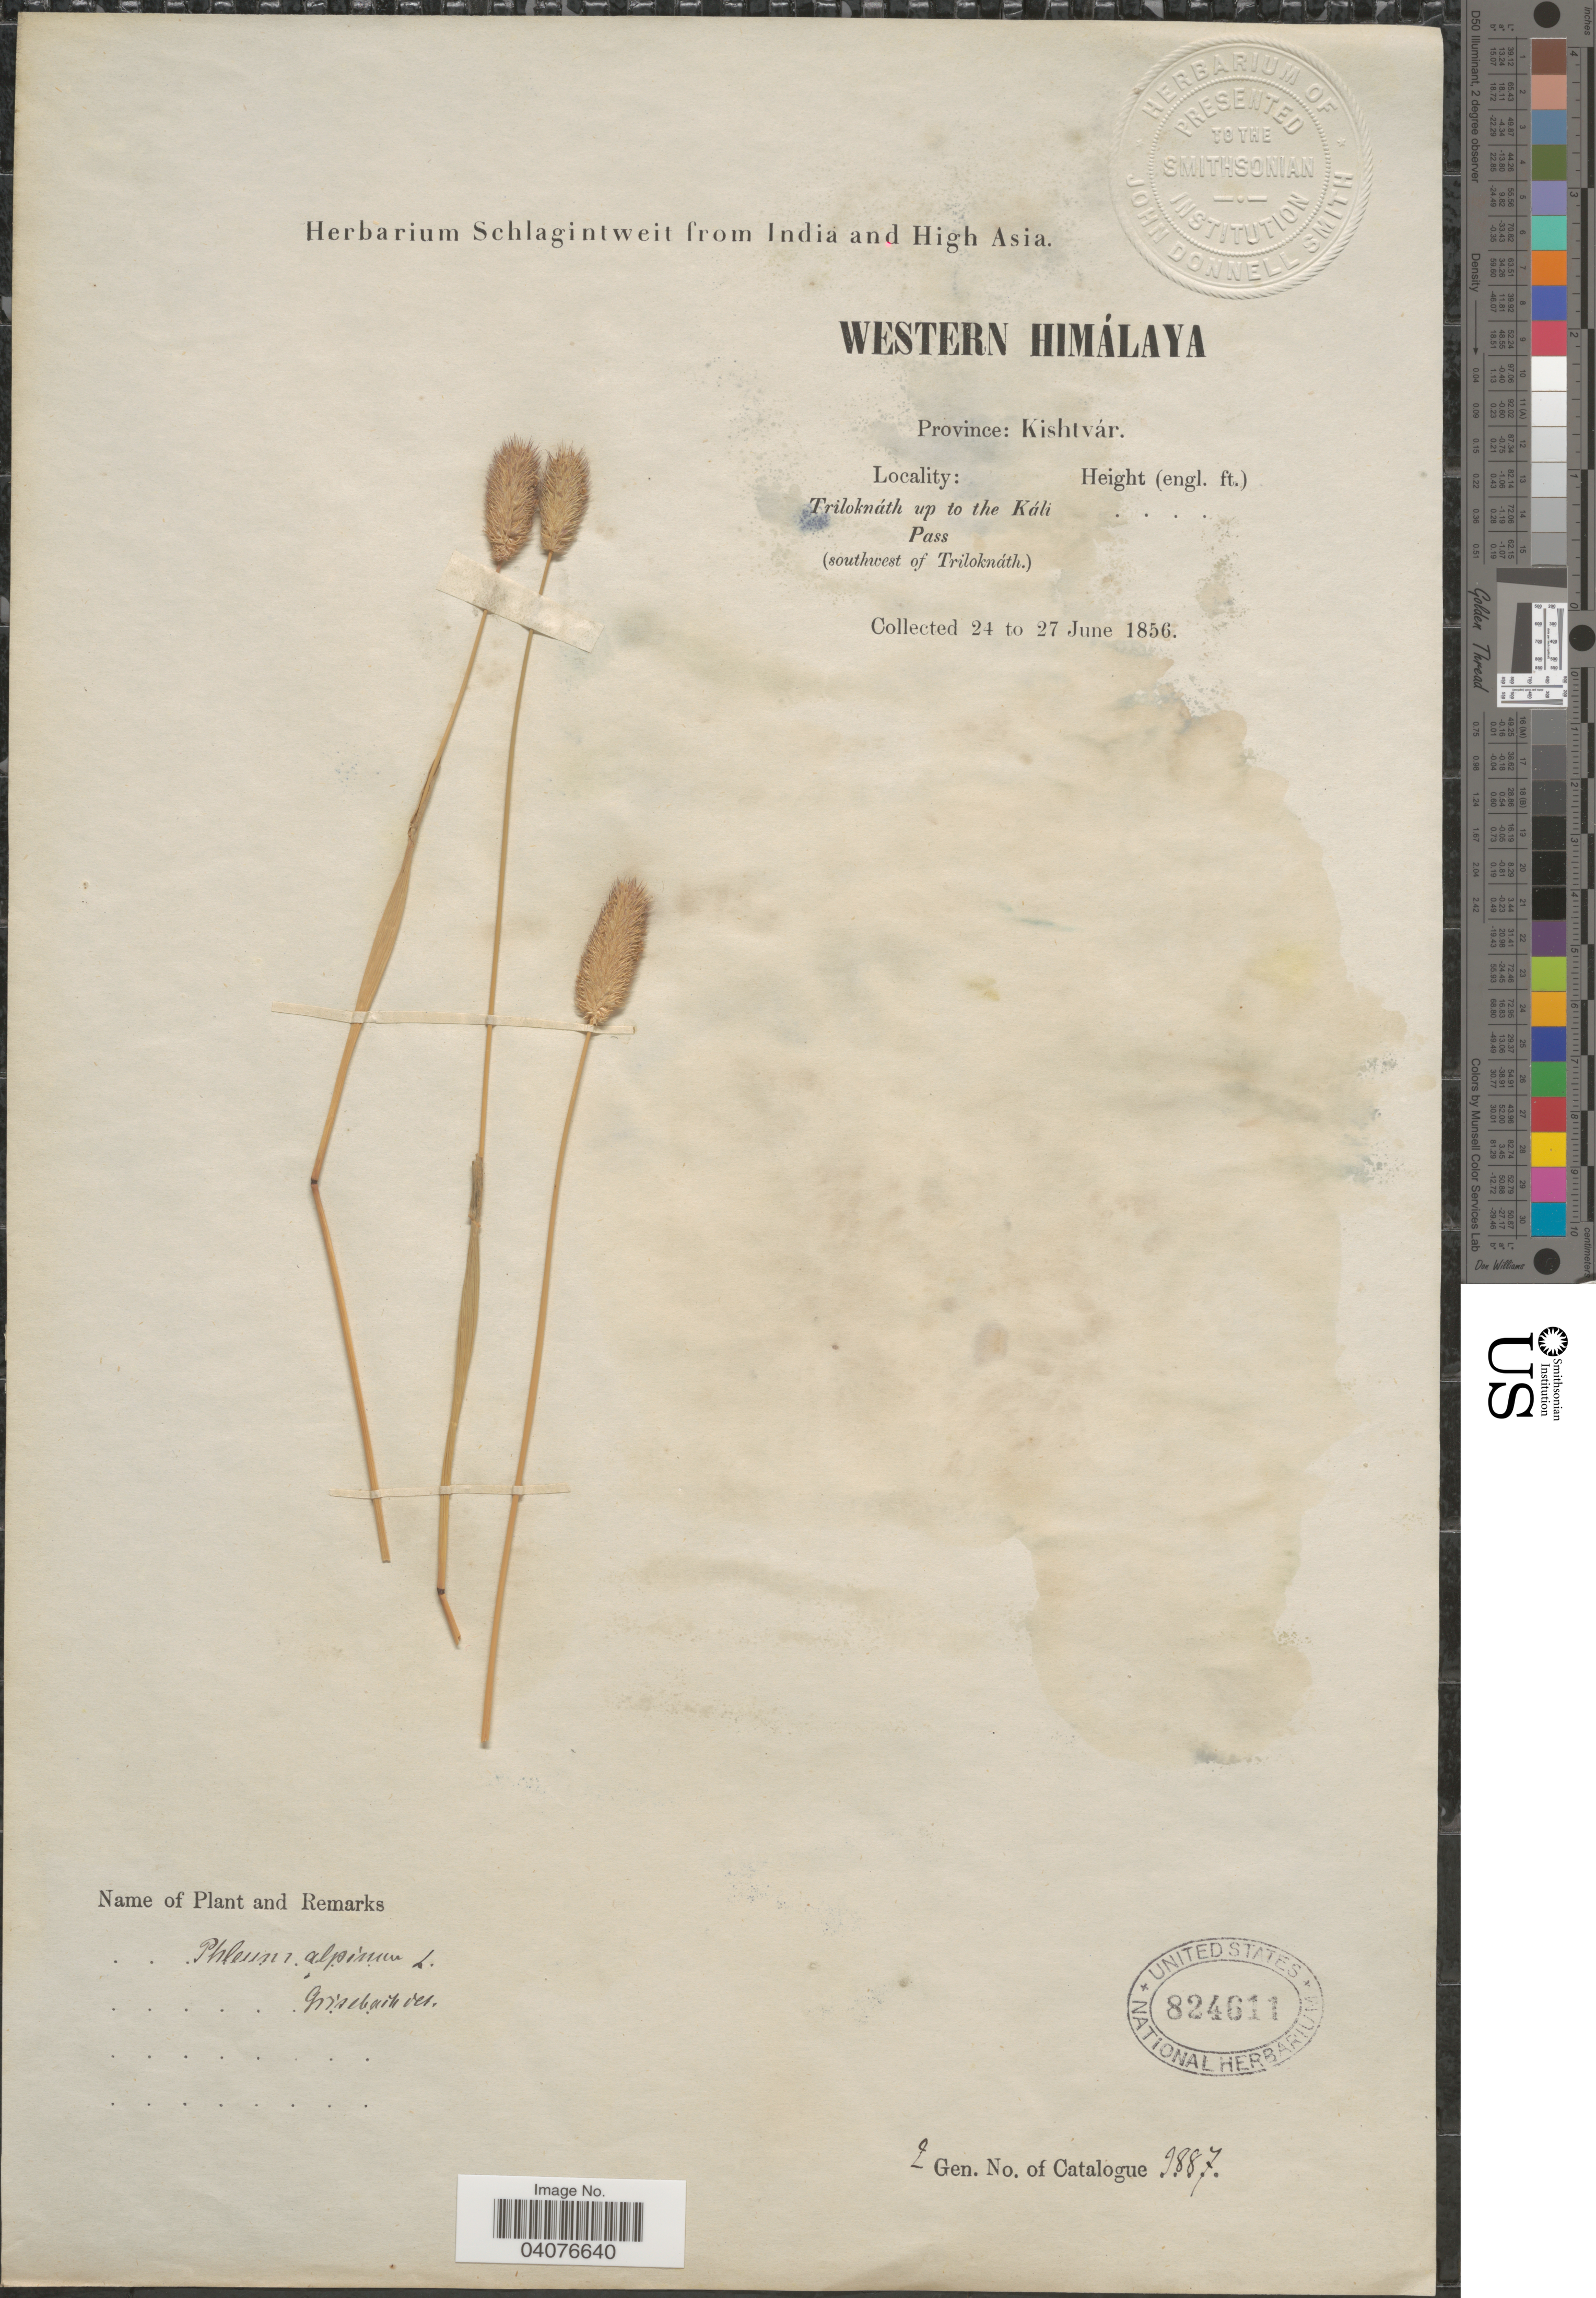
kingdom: Plantae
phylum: Tracheophyta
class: Liliopsida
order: Poales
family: Poaceae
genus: Phleum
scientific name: Phleum alpinum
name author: L.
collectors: ex herb. Schlagintweit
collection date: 1856-06-24/1856-06-27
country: India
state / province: Himachal Pradesh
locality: Western Himálaya. Province: Kishtvár. Triloknáth up to the Káli. Pass (southwest of Triloknáth)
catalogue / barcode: US 824611